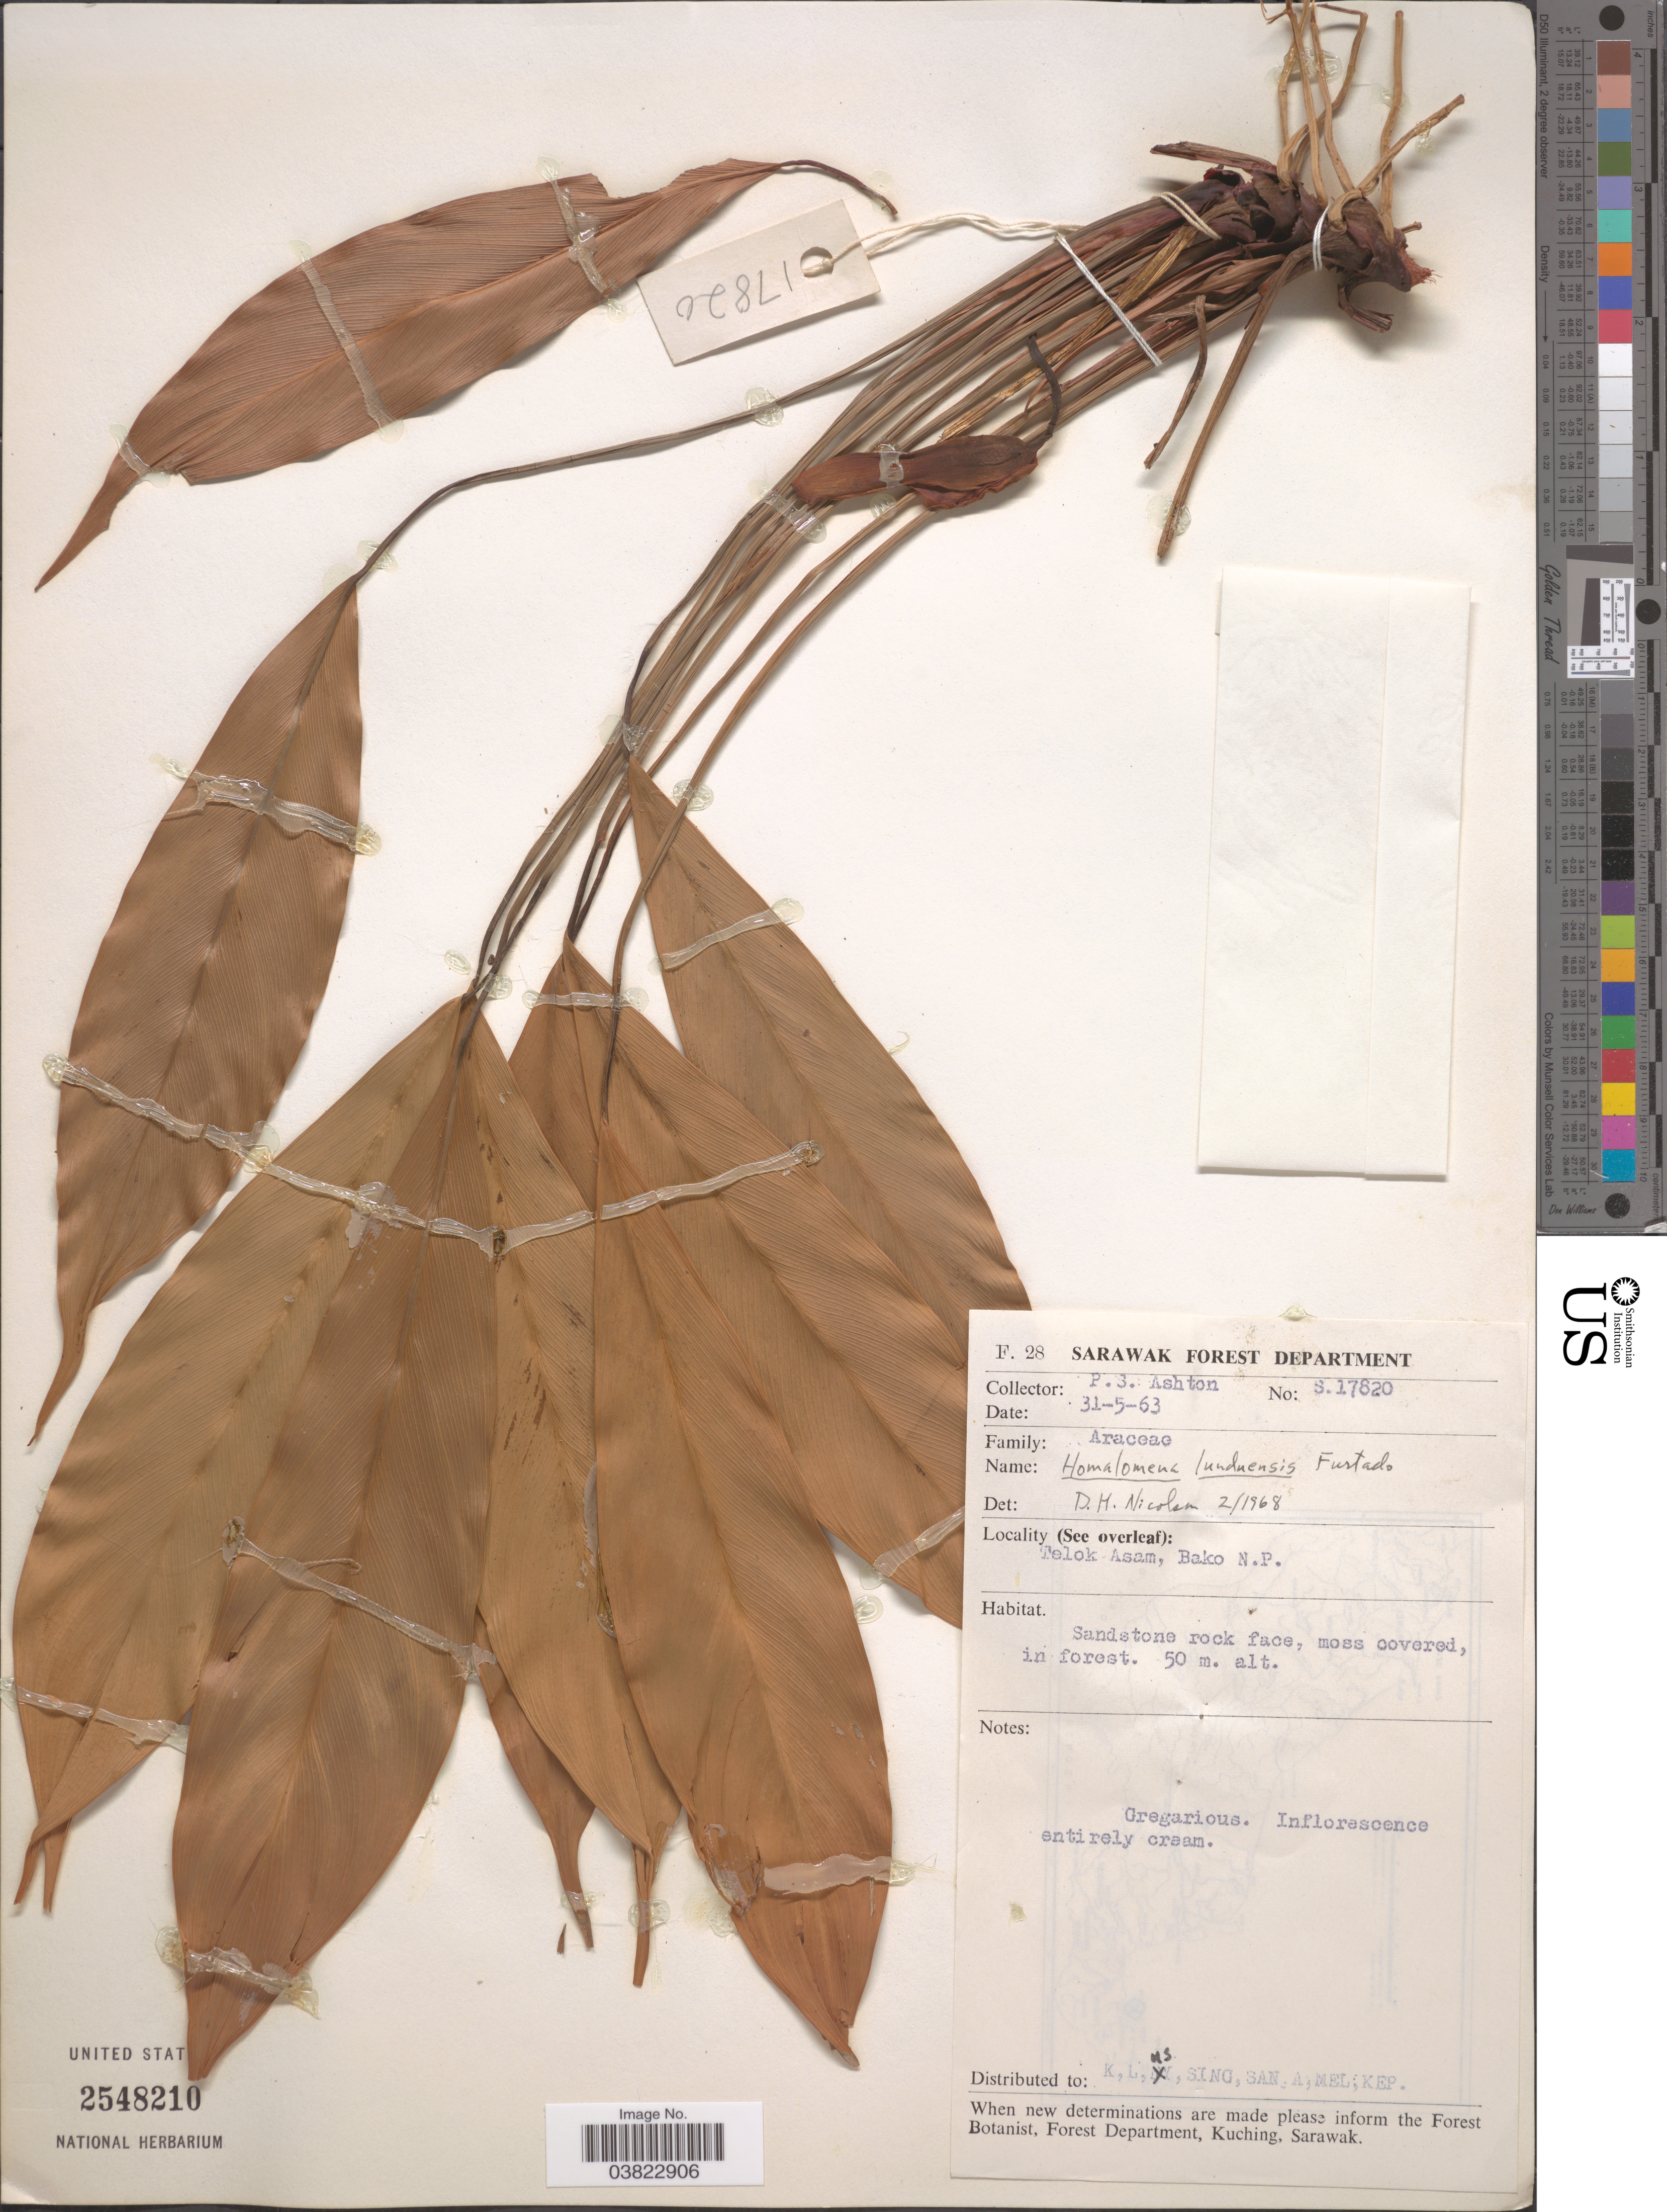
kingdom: Plantae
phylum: Tracheophyta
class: Liliopsida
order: Alismatales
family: Araceae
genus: Homalomena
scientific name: Homalomena lunduensis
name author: Furtado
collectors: P. S. Ashton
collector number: S.17820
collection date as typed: Transcribed d/m/y: 31/5/63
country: Malaysia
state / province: Sarawak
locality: Telok Asam, Bako N.P.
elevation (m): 50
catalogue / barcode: US 2548210